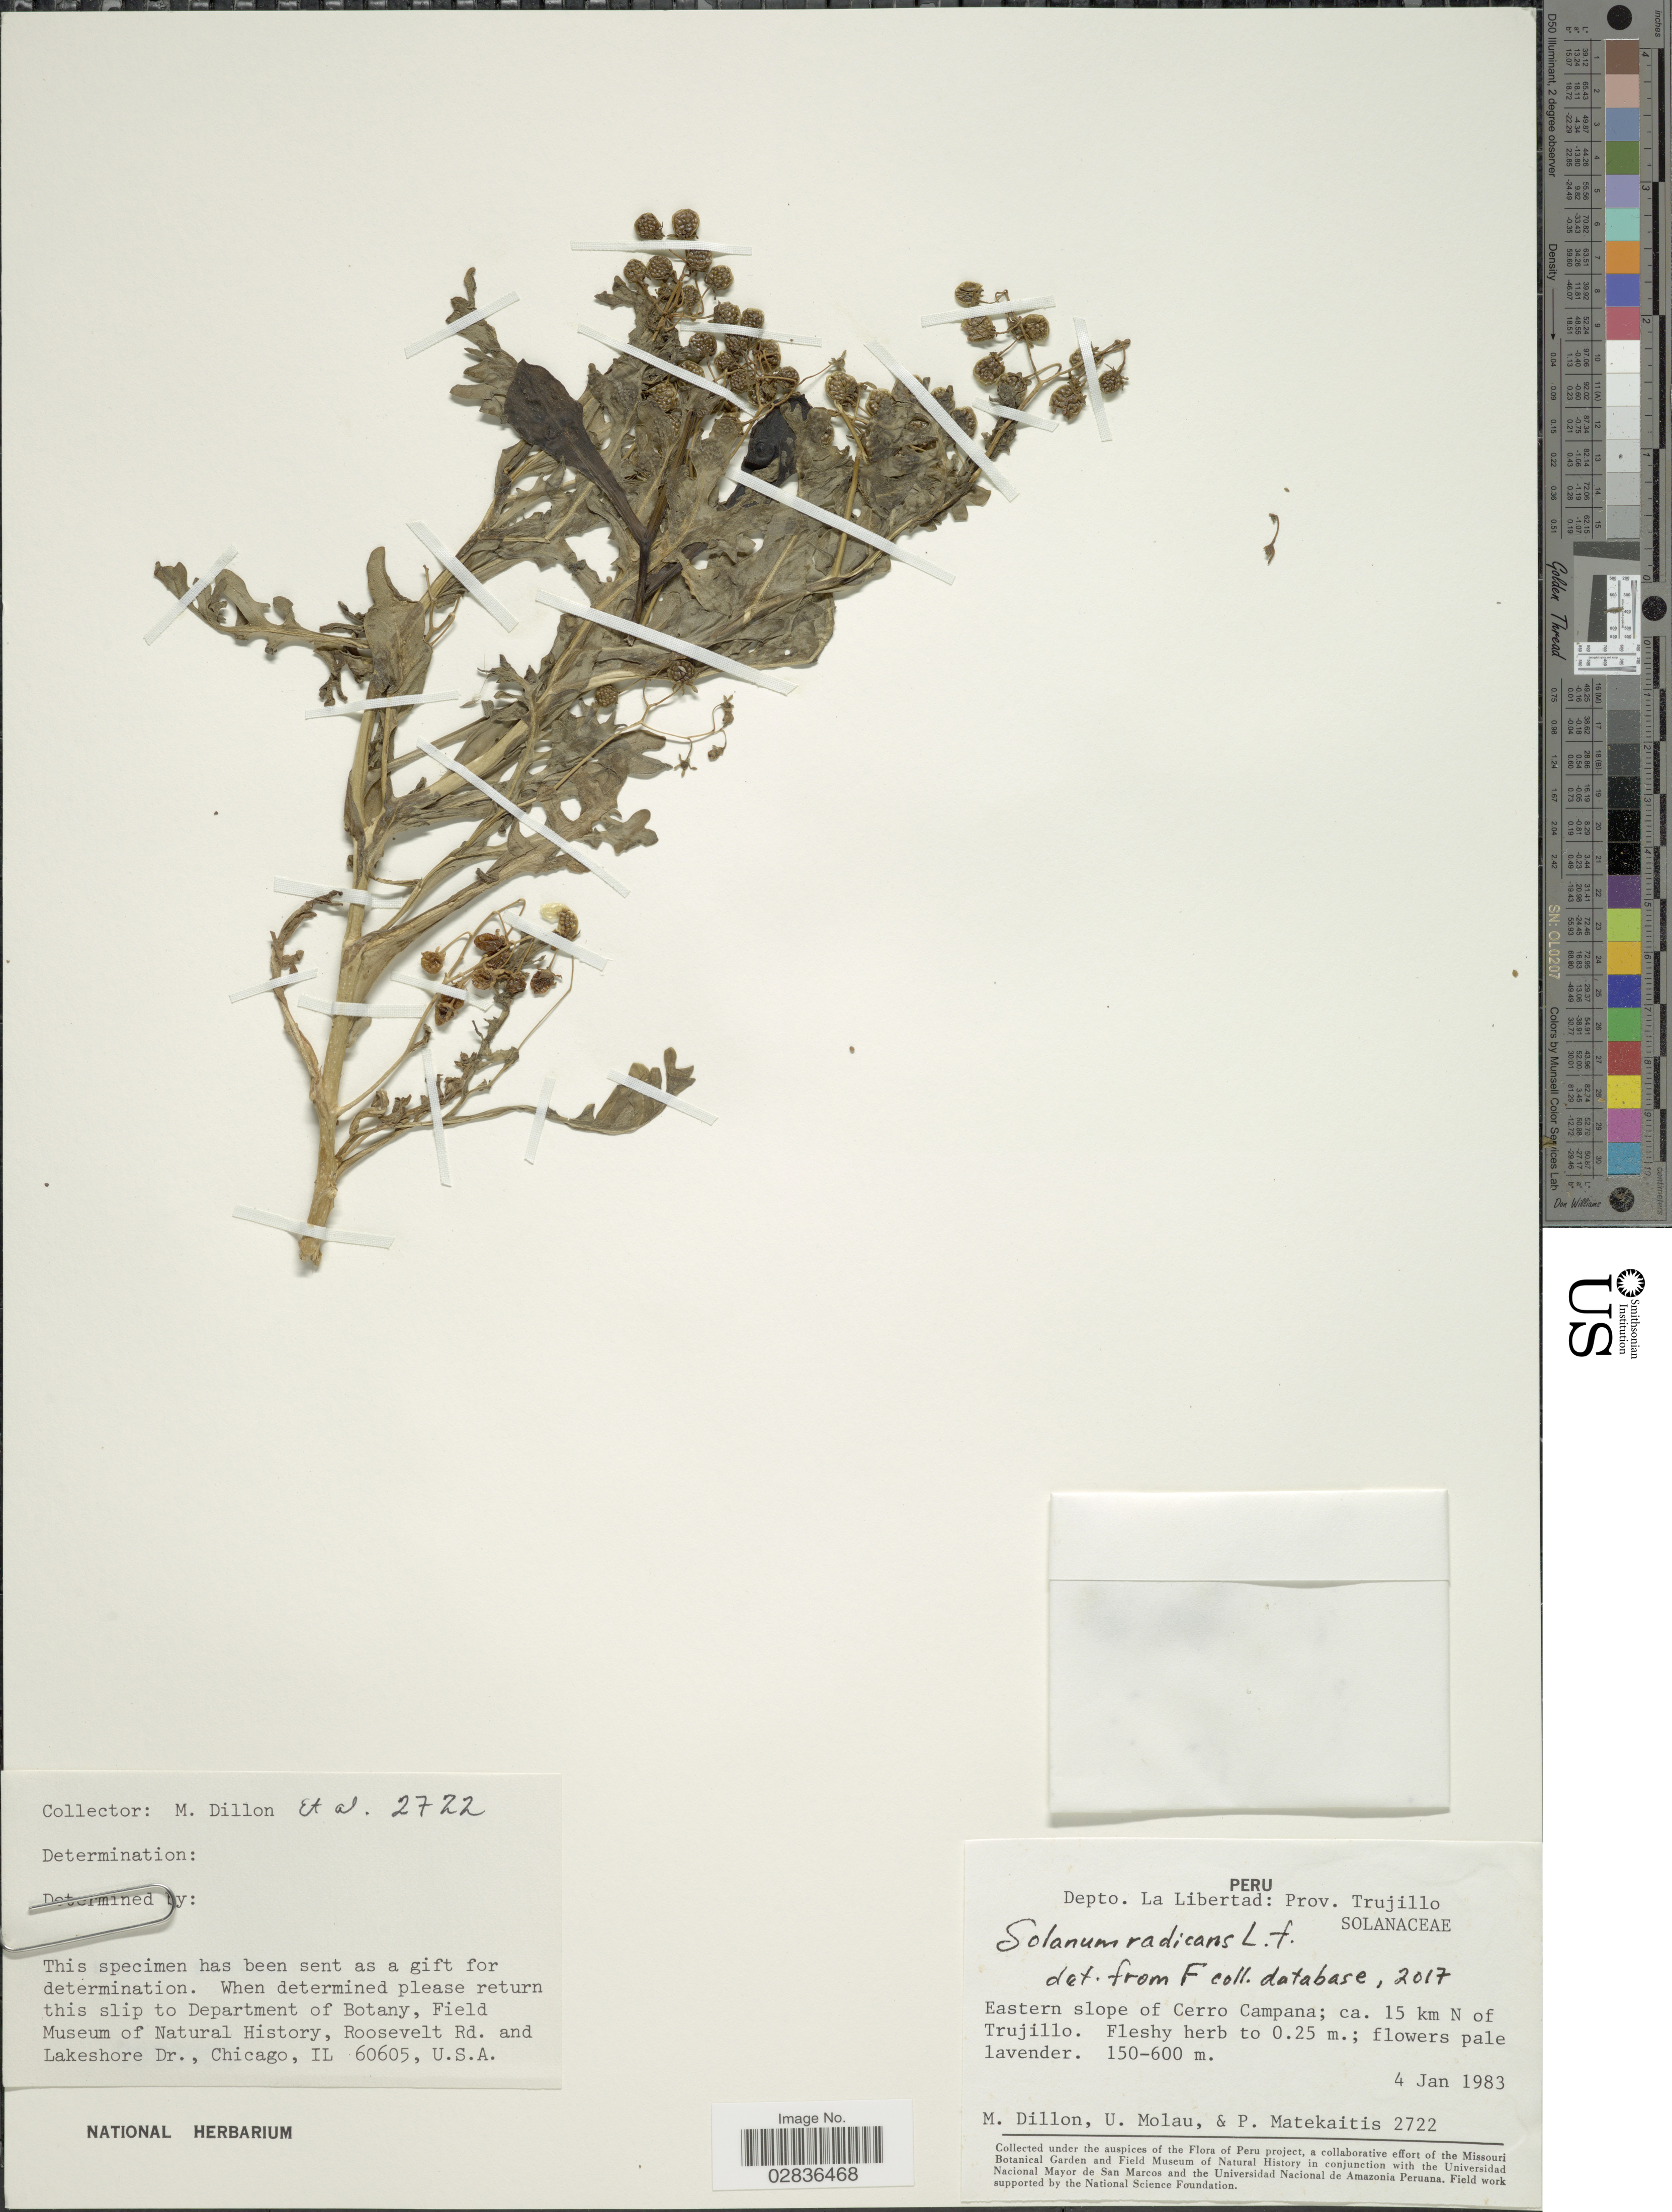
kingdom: Plantae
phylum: Tracheophyta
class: Magnoliopsida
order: Solanales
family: Solanaceae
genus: Solanum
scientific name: Solanum radicans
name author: L. f.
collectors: M. O. Dillon, U. Molau & P. Matekaitis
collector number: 2722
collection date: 1983-01-04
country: Peru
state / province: La Libertad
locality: Depto. La Libertad: Prov. Trujillo. Eastern slope of Cerro Campana: ca. 15 km N of Trujillo.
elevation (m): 150